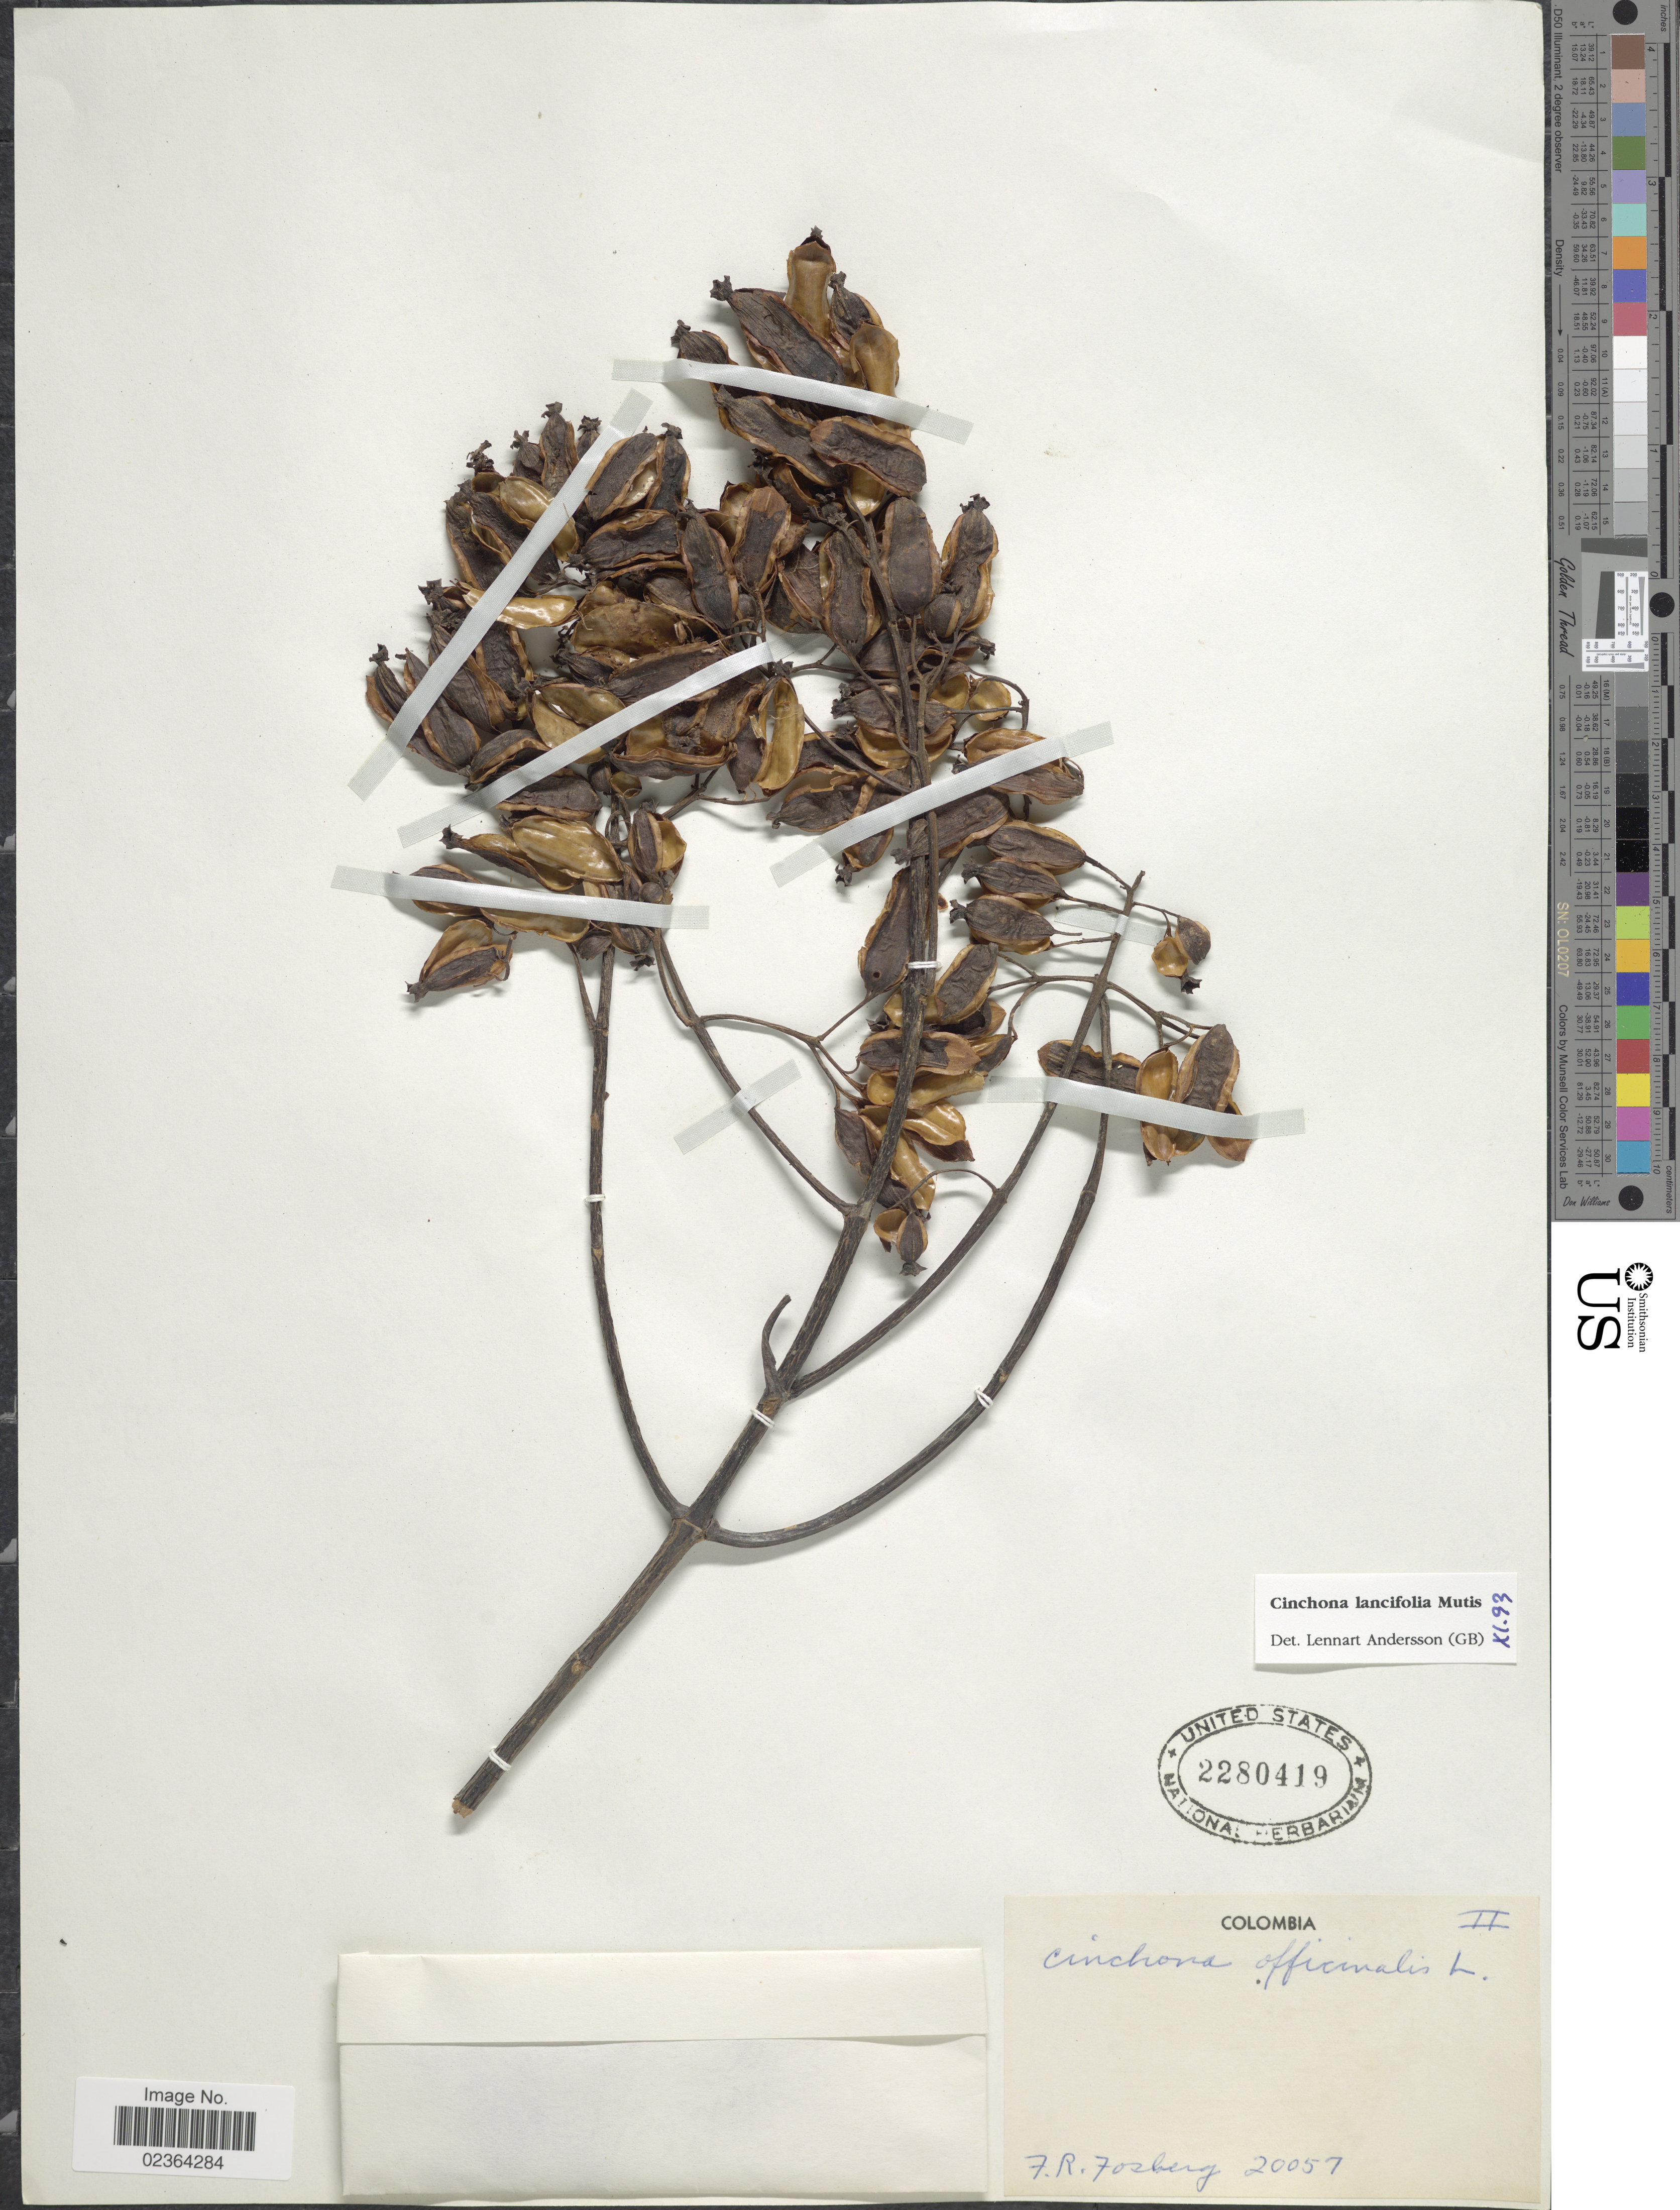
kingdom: Plantae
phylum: Tracheophyta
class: Magnoliopsida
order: Gentianales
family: Rubiaceae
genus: Cinchona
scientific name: Cinchona lancifolia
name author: Mutis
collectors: F. R. Fosberg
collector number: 20057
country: Colombia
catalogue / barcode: US 2280419